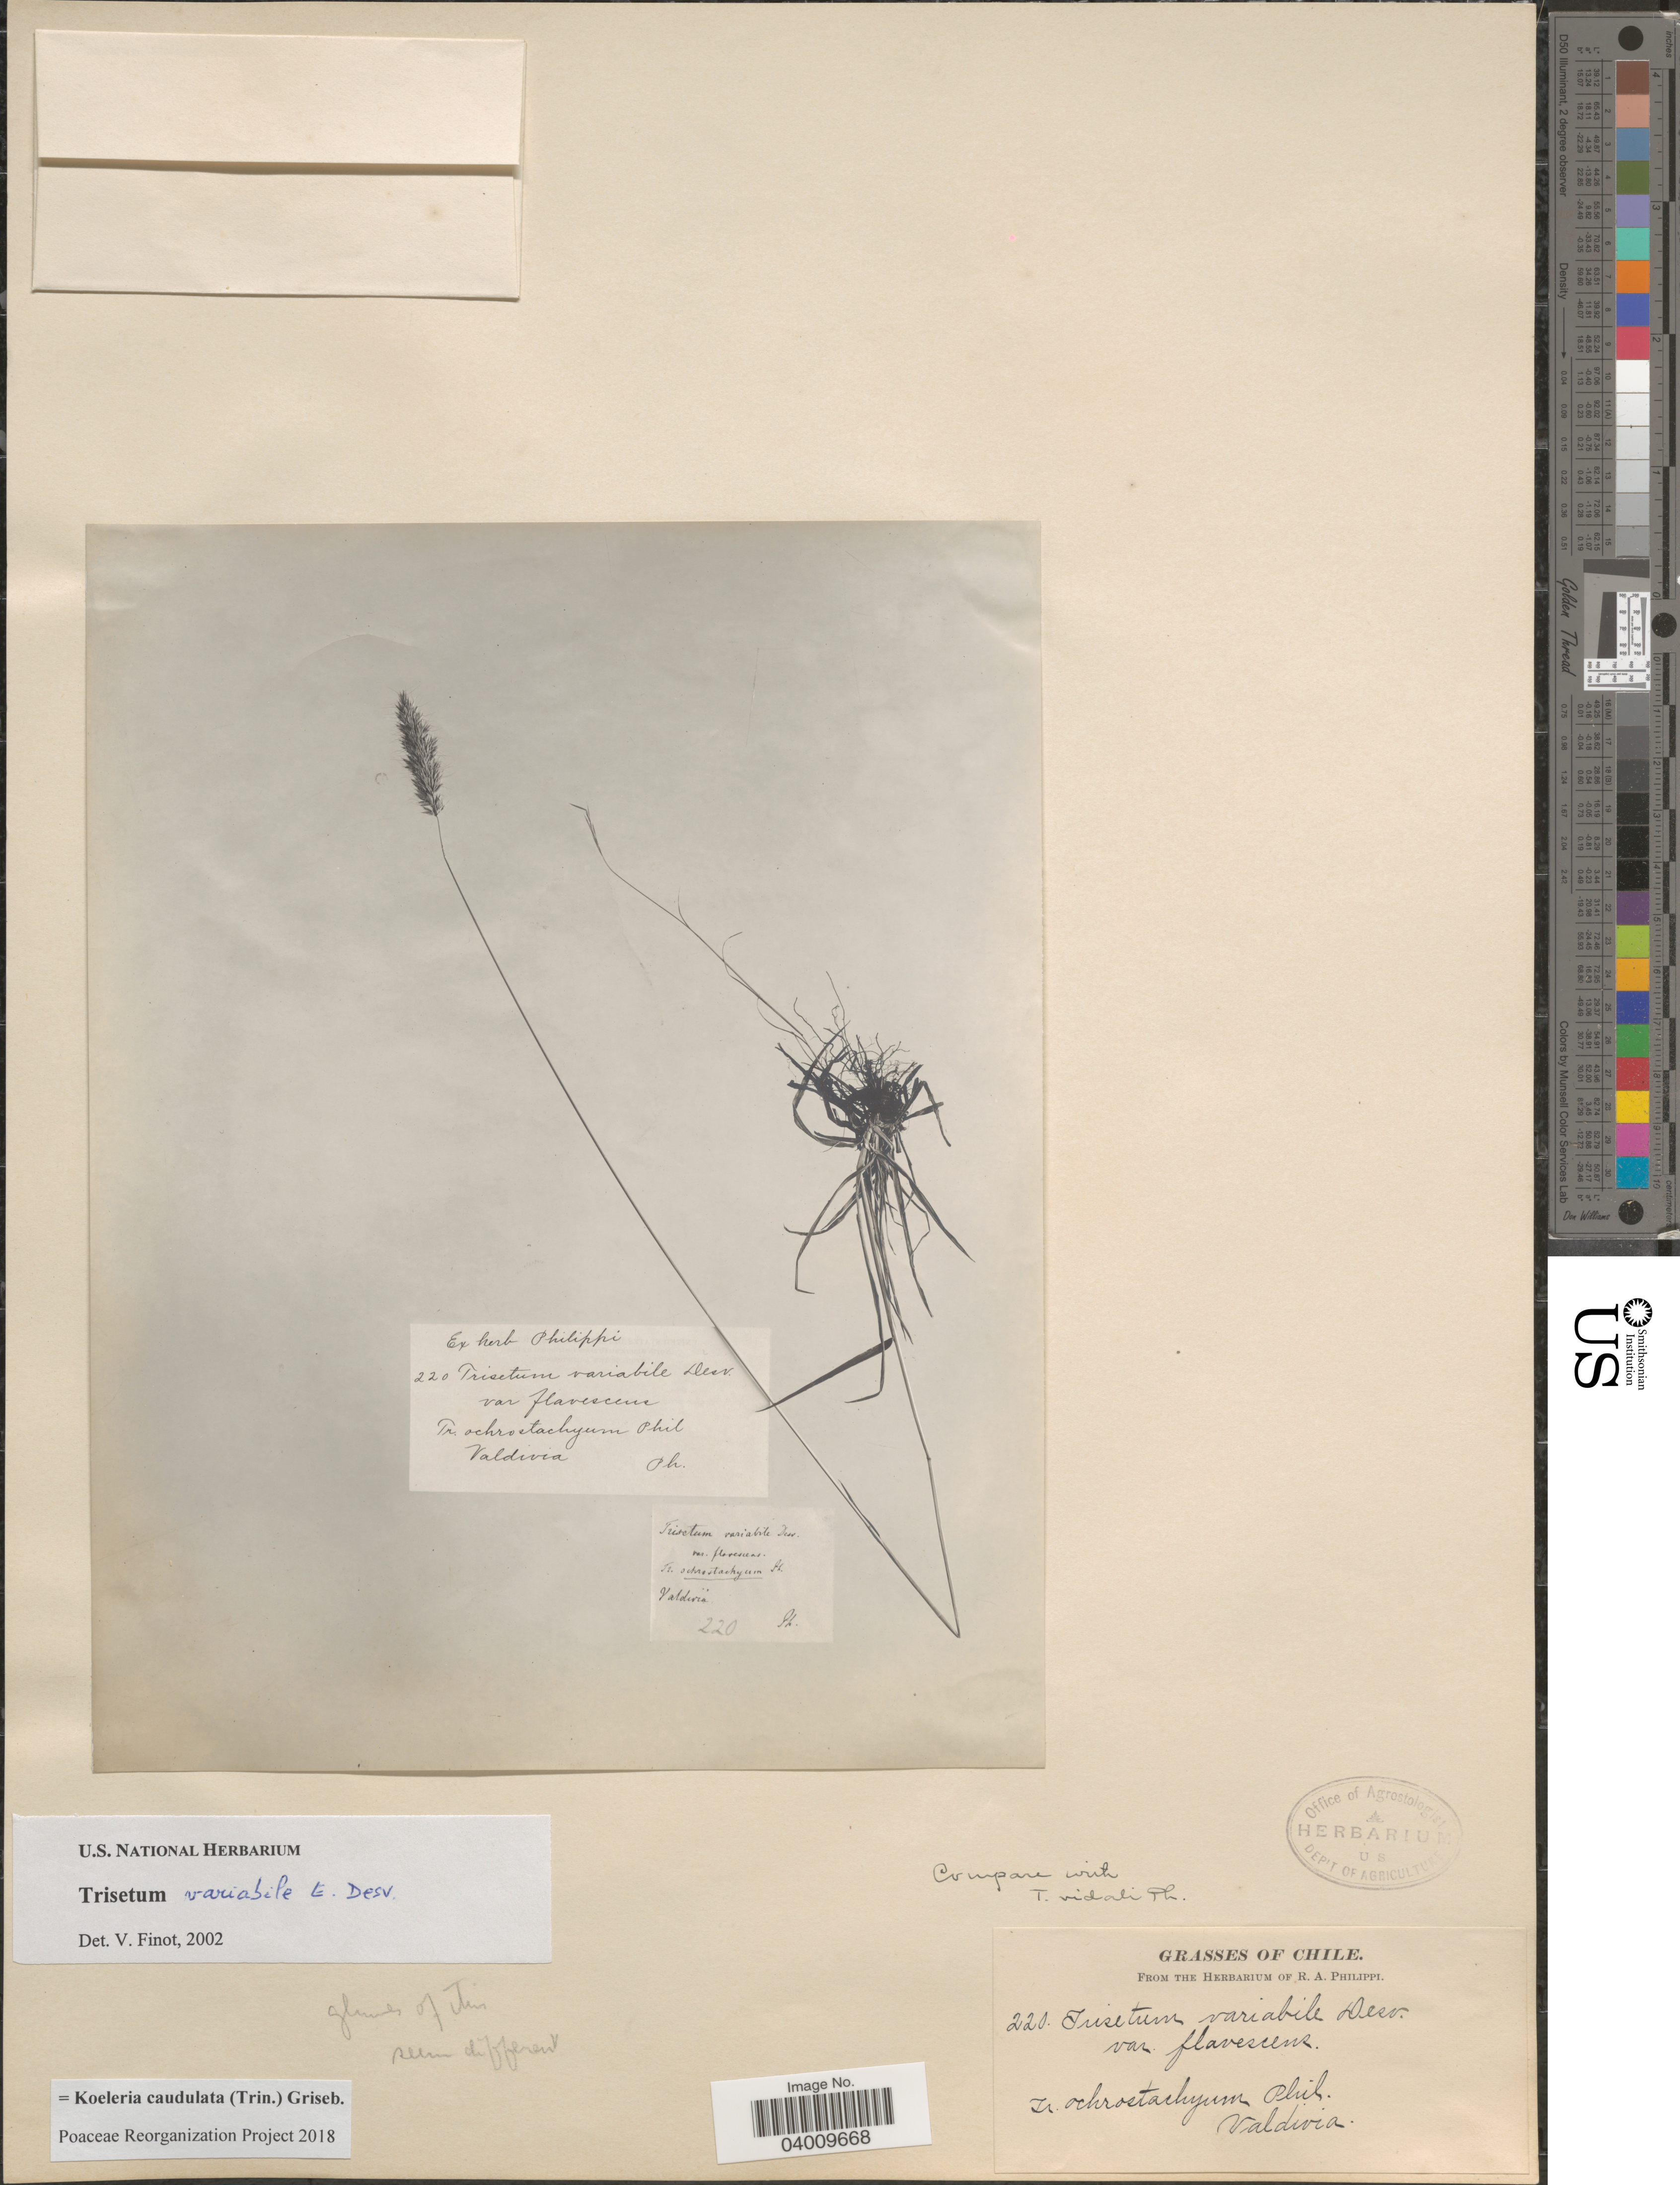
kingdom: Plantae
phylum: Tracheophyta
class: Liliopsida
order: Poales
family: Poaceae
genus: Koeleria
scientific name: Koeleria caudulata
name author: (Trin.) Griseb.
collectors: R. A. Philippi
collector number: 220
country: Chile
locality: Valdivia.